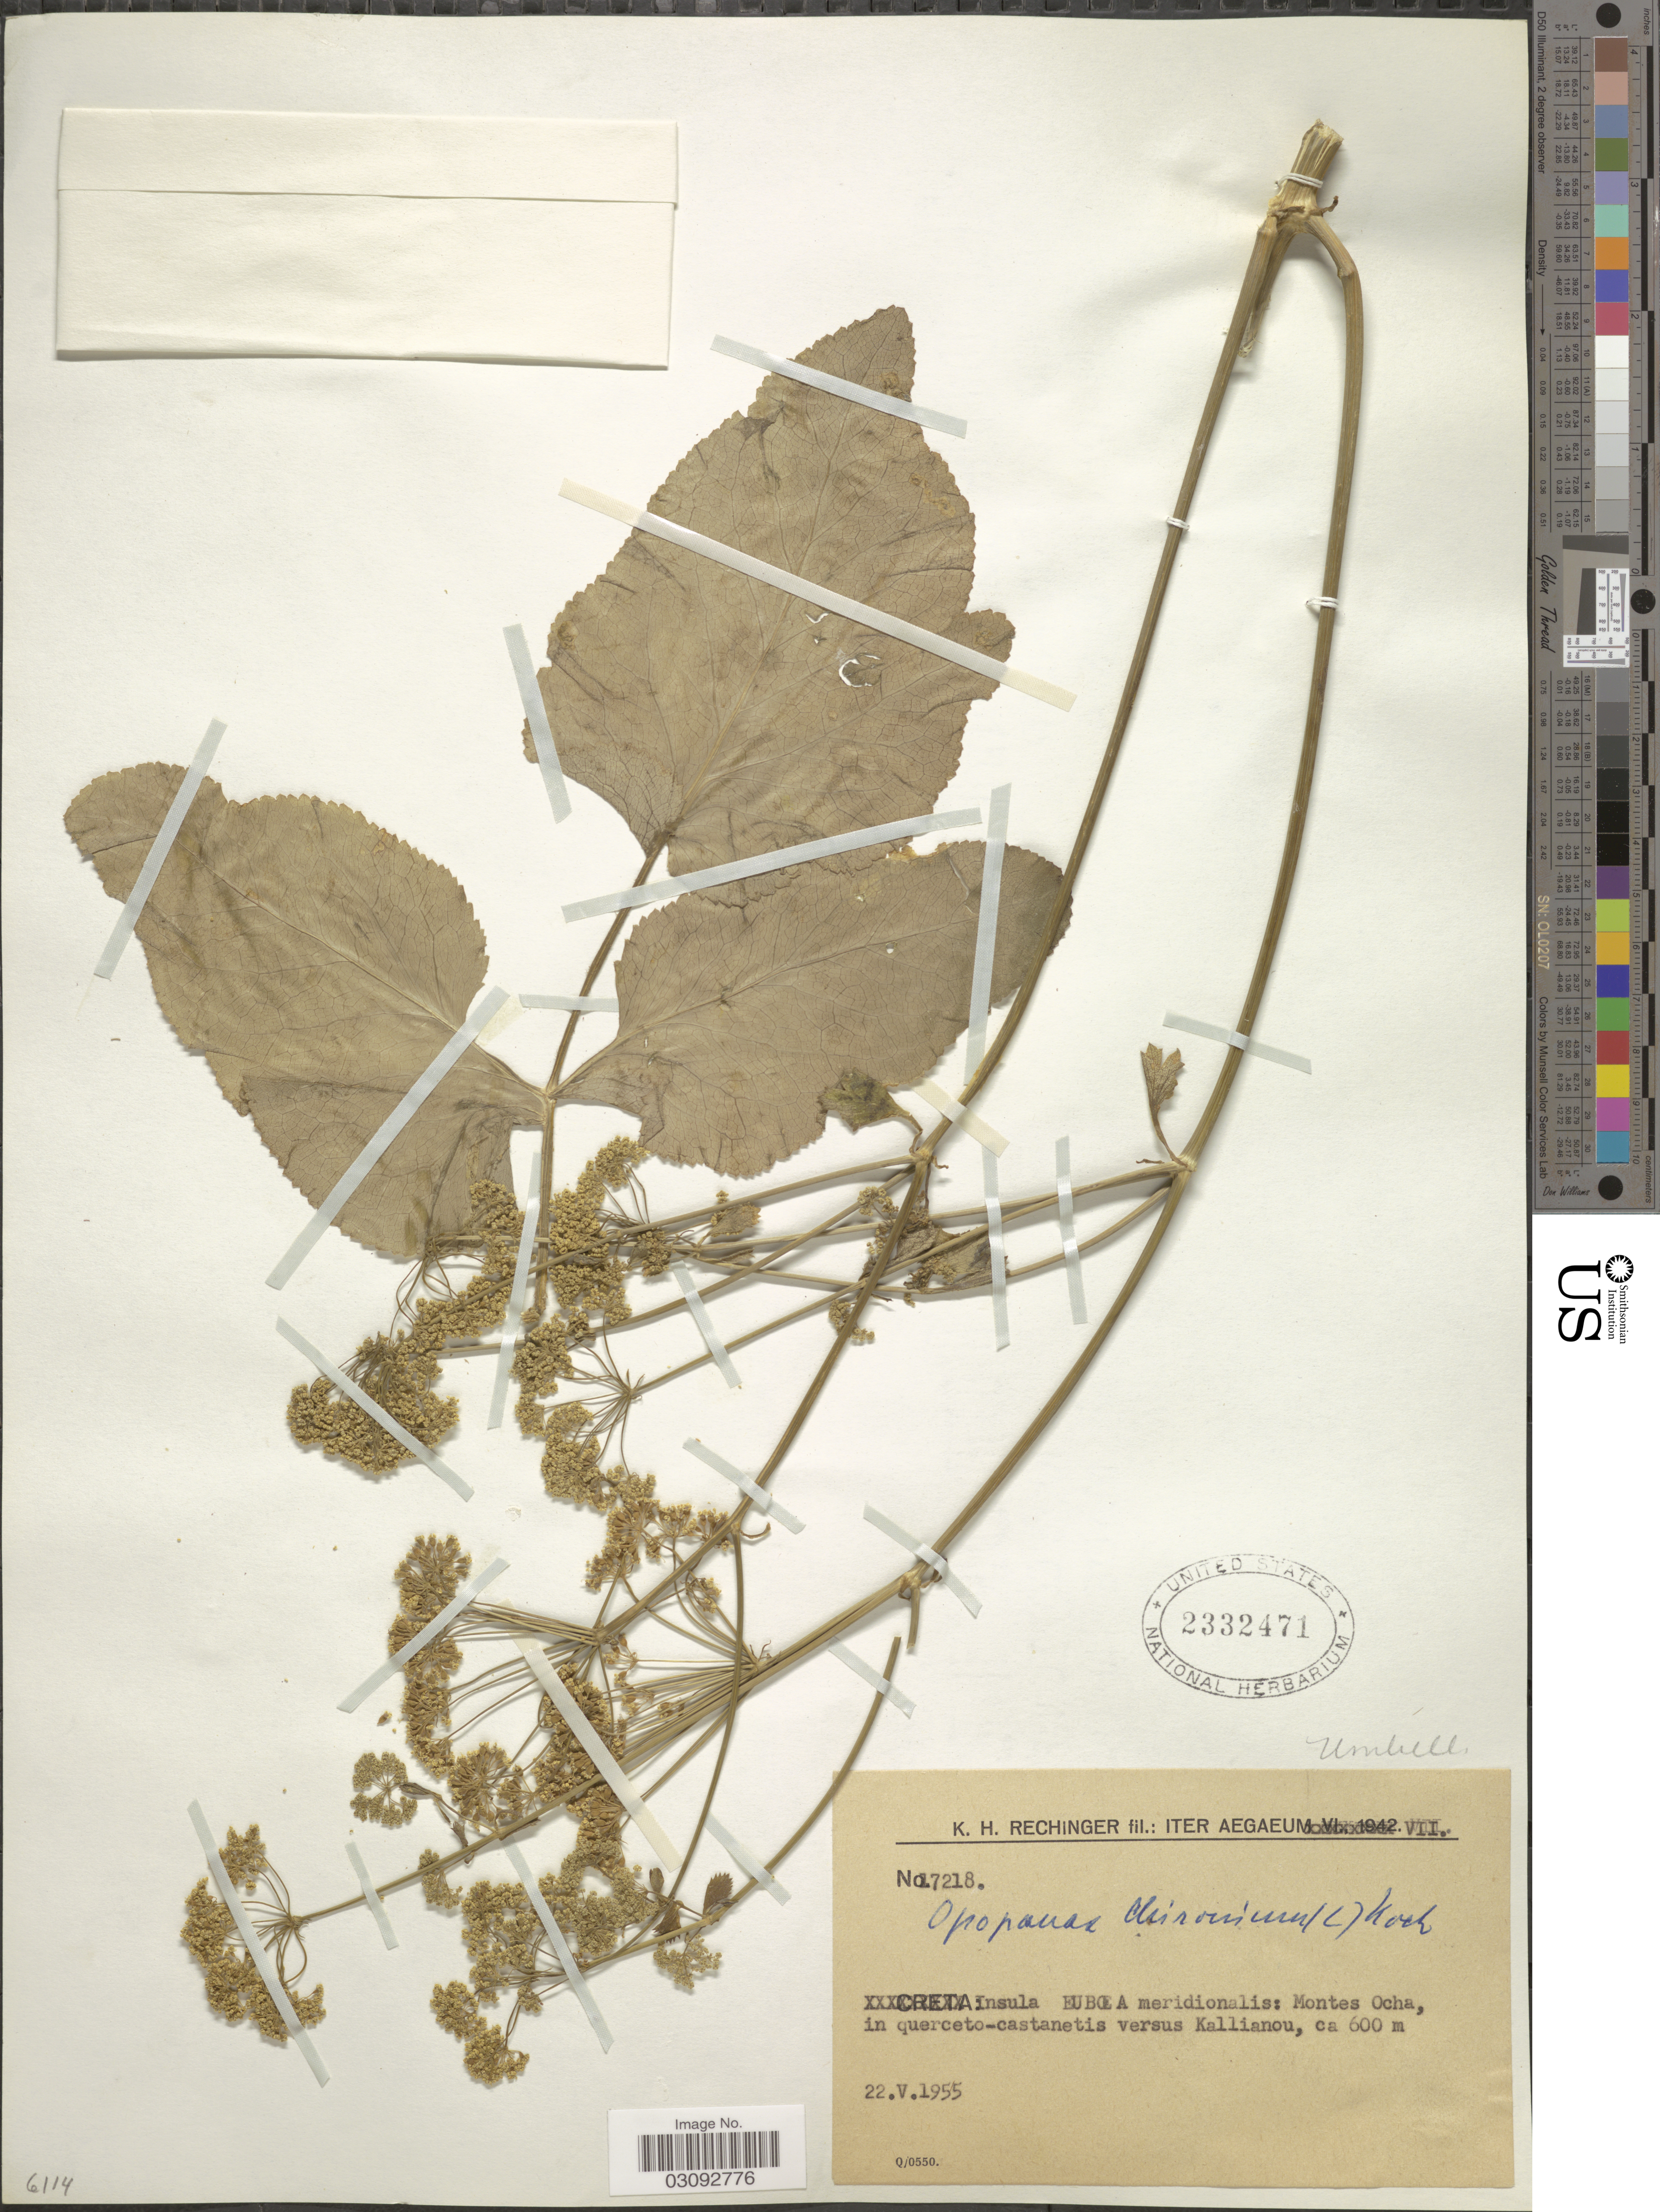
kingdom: Plantae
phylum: Tracheophyta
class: Magnoliopsida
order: Apiales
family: Apiaceae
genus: Opopanax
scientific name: Opopanax chironium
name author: (L.) W.D.J. Koch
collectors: K. H. Rechinger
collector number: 17218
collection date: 1955-05-22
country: Greece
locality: Iter Aegaeum, Insula Euboea meridionalis: Montes Ocha, in querceto-castanetis verus Kallianou.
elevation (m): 600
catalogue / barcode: US 2332471